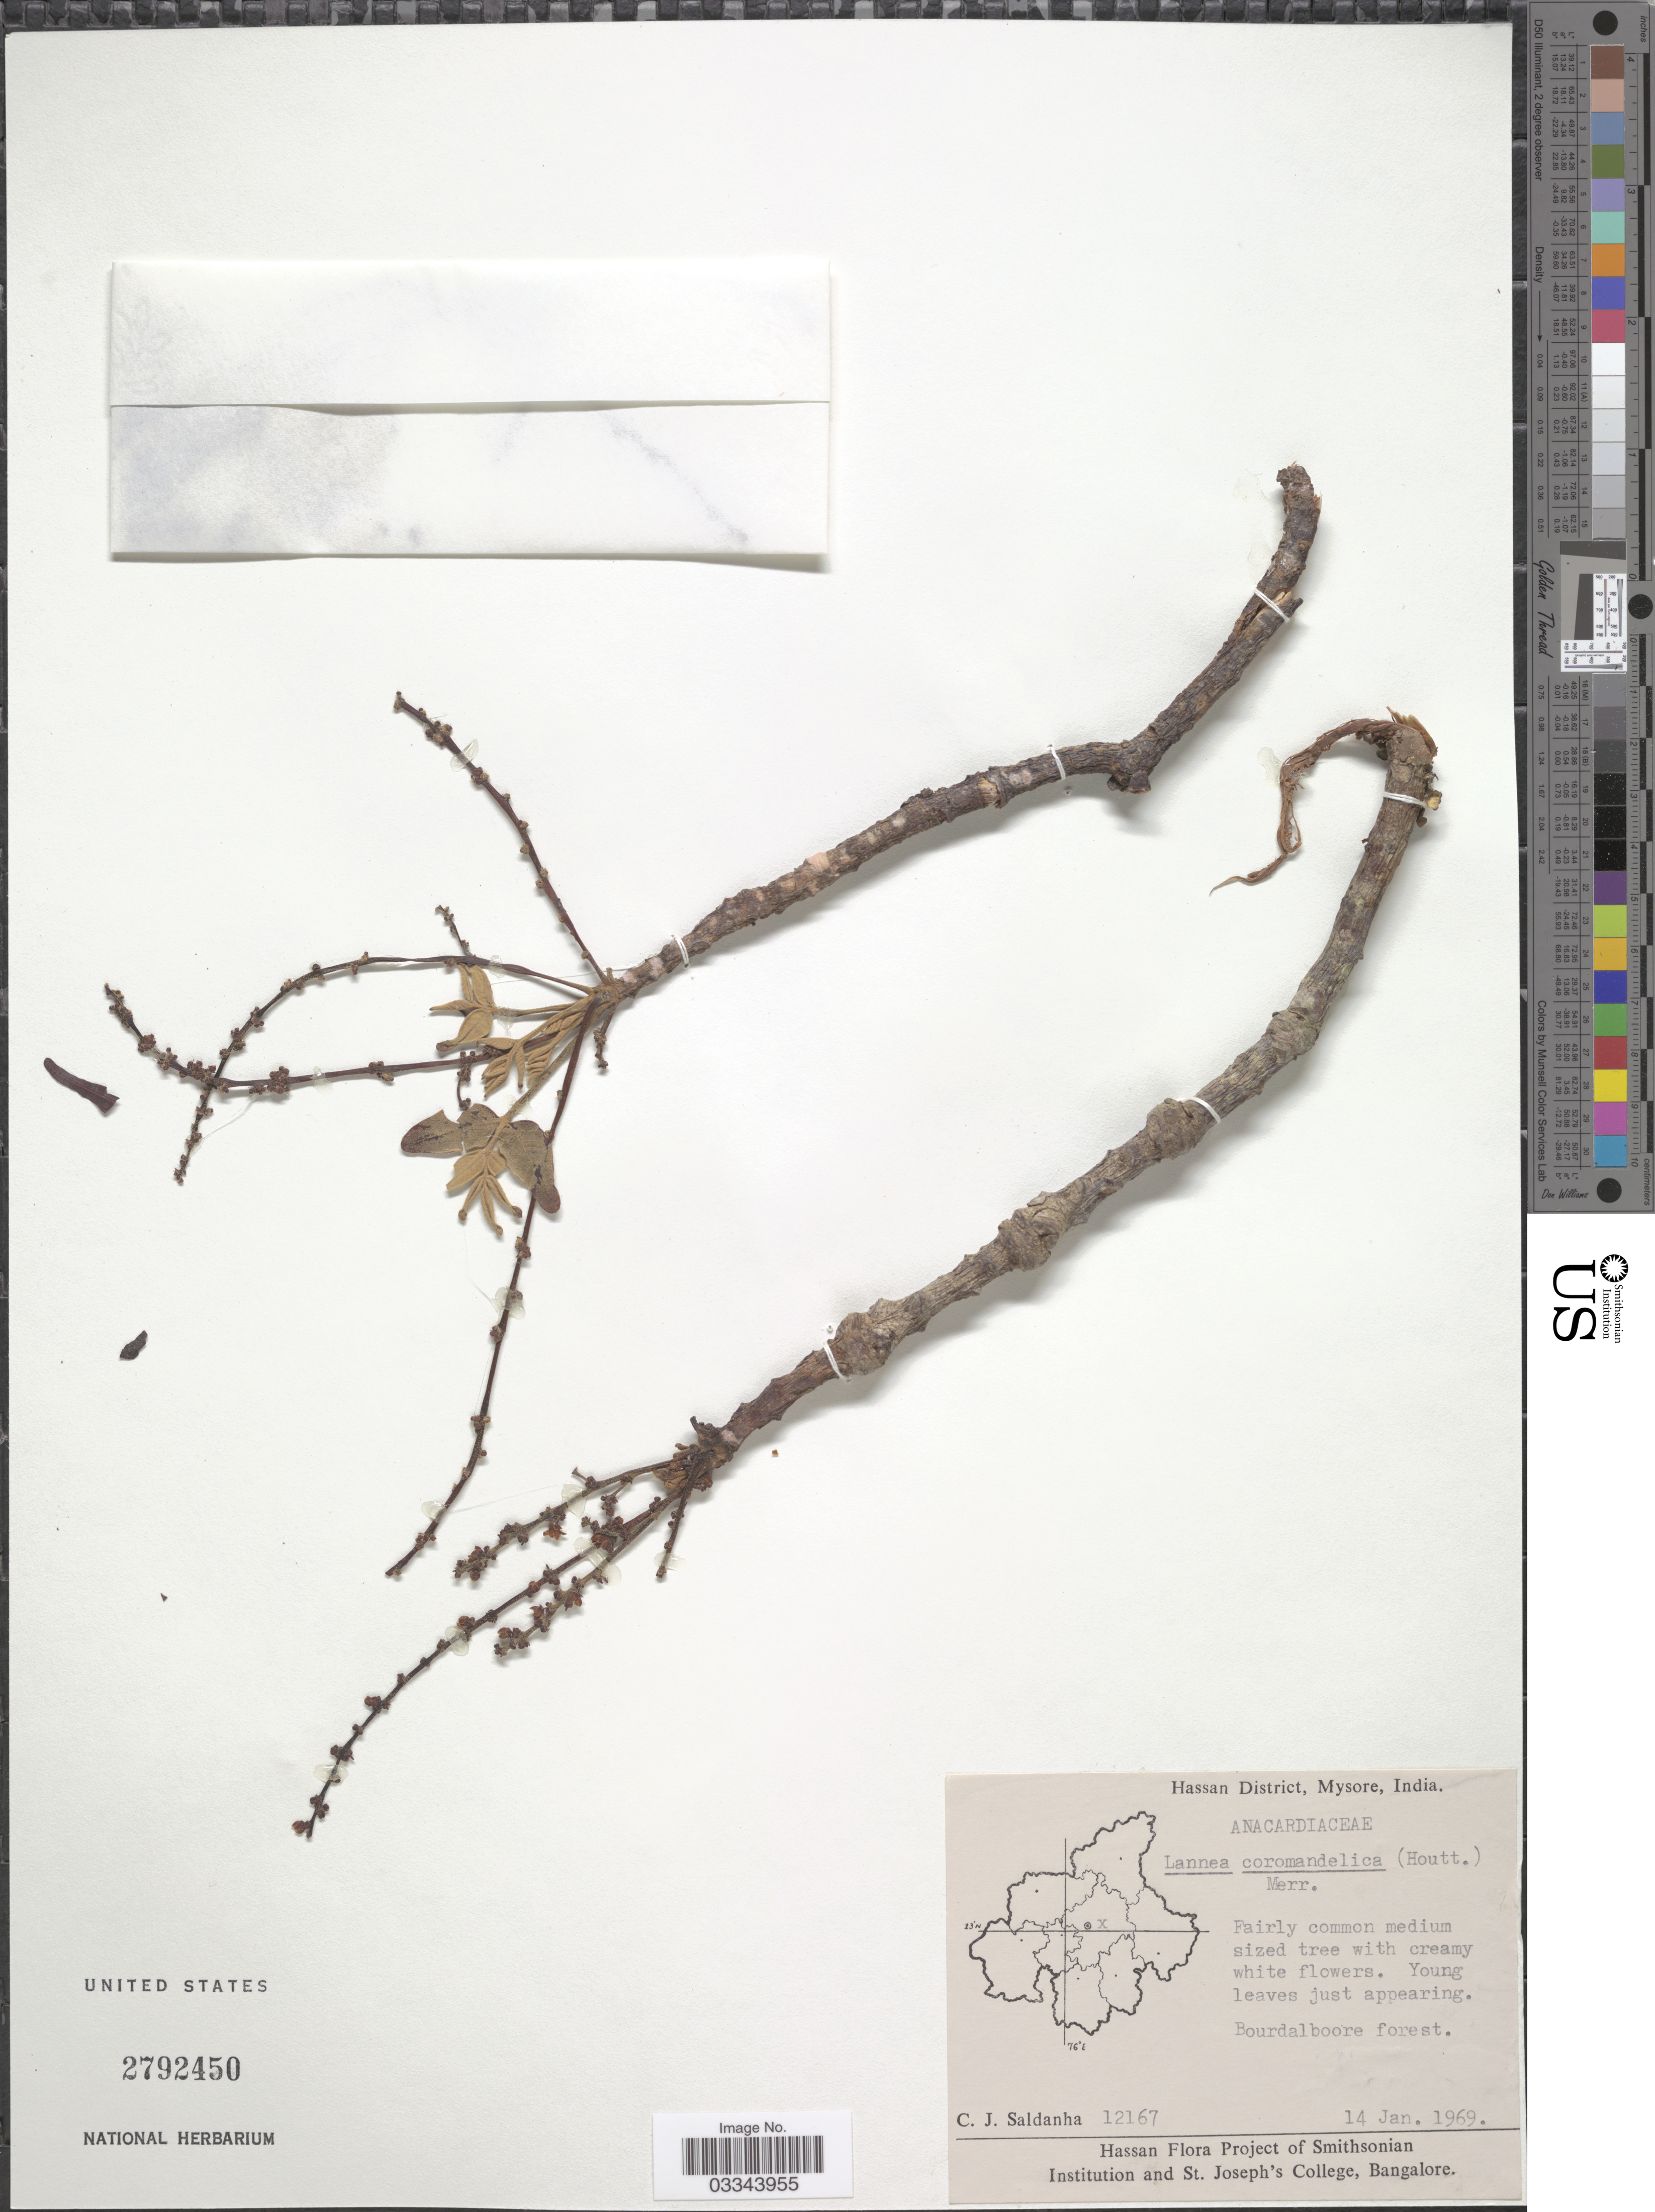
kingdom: Plantae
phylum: Tracheophyta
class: Magnoliopsida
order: Sapindales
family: Anacardiaceae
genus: Lannea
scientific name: Lannea coromandelica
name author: (Houtt.) Merr.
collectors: C. J. Saldanha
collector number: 12167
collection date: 1969-01-14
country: India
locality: Hassan District, Mysore, Bourdalboore forest.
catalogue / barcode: US 2792450